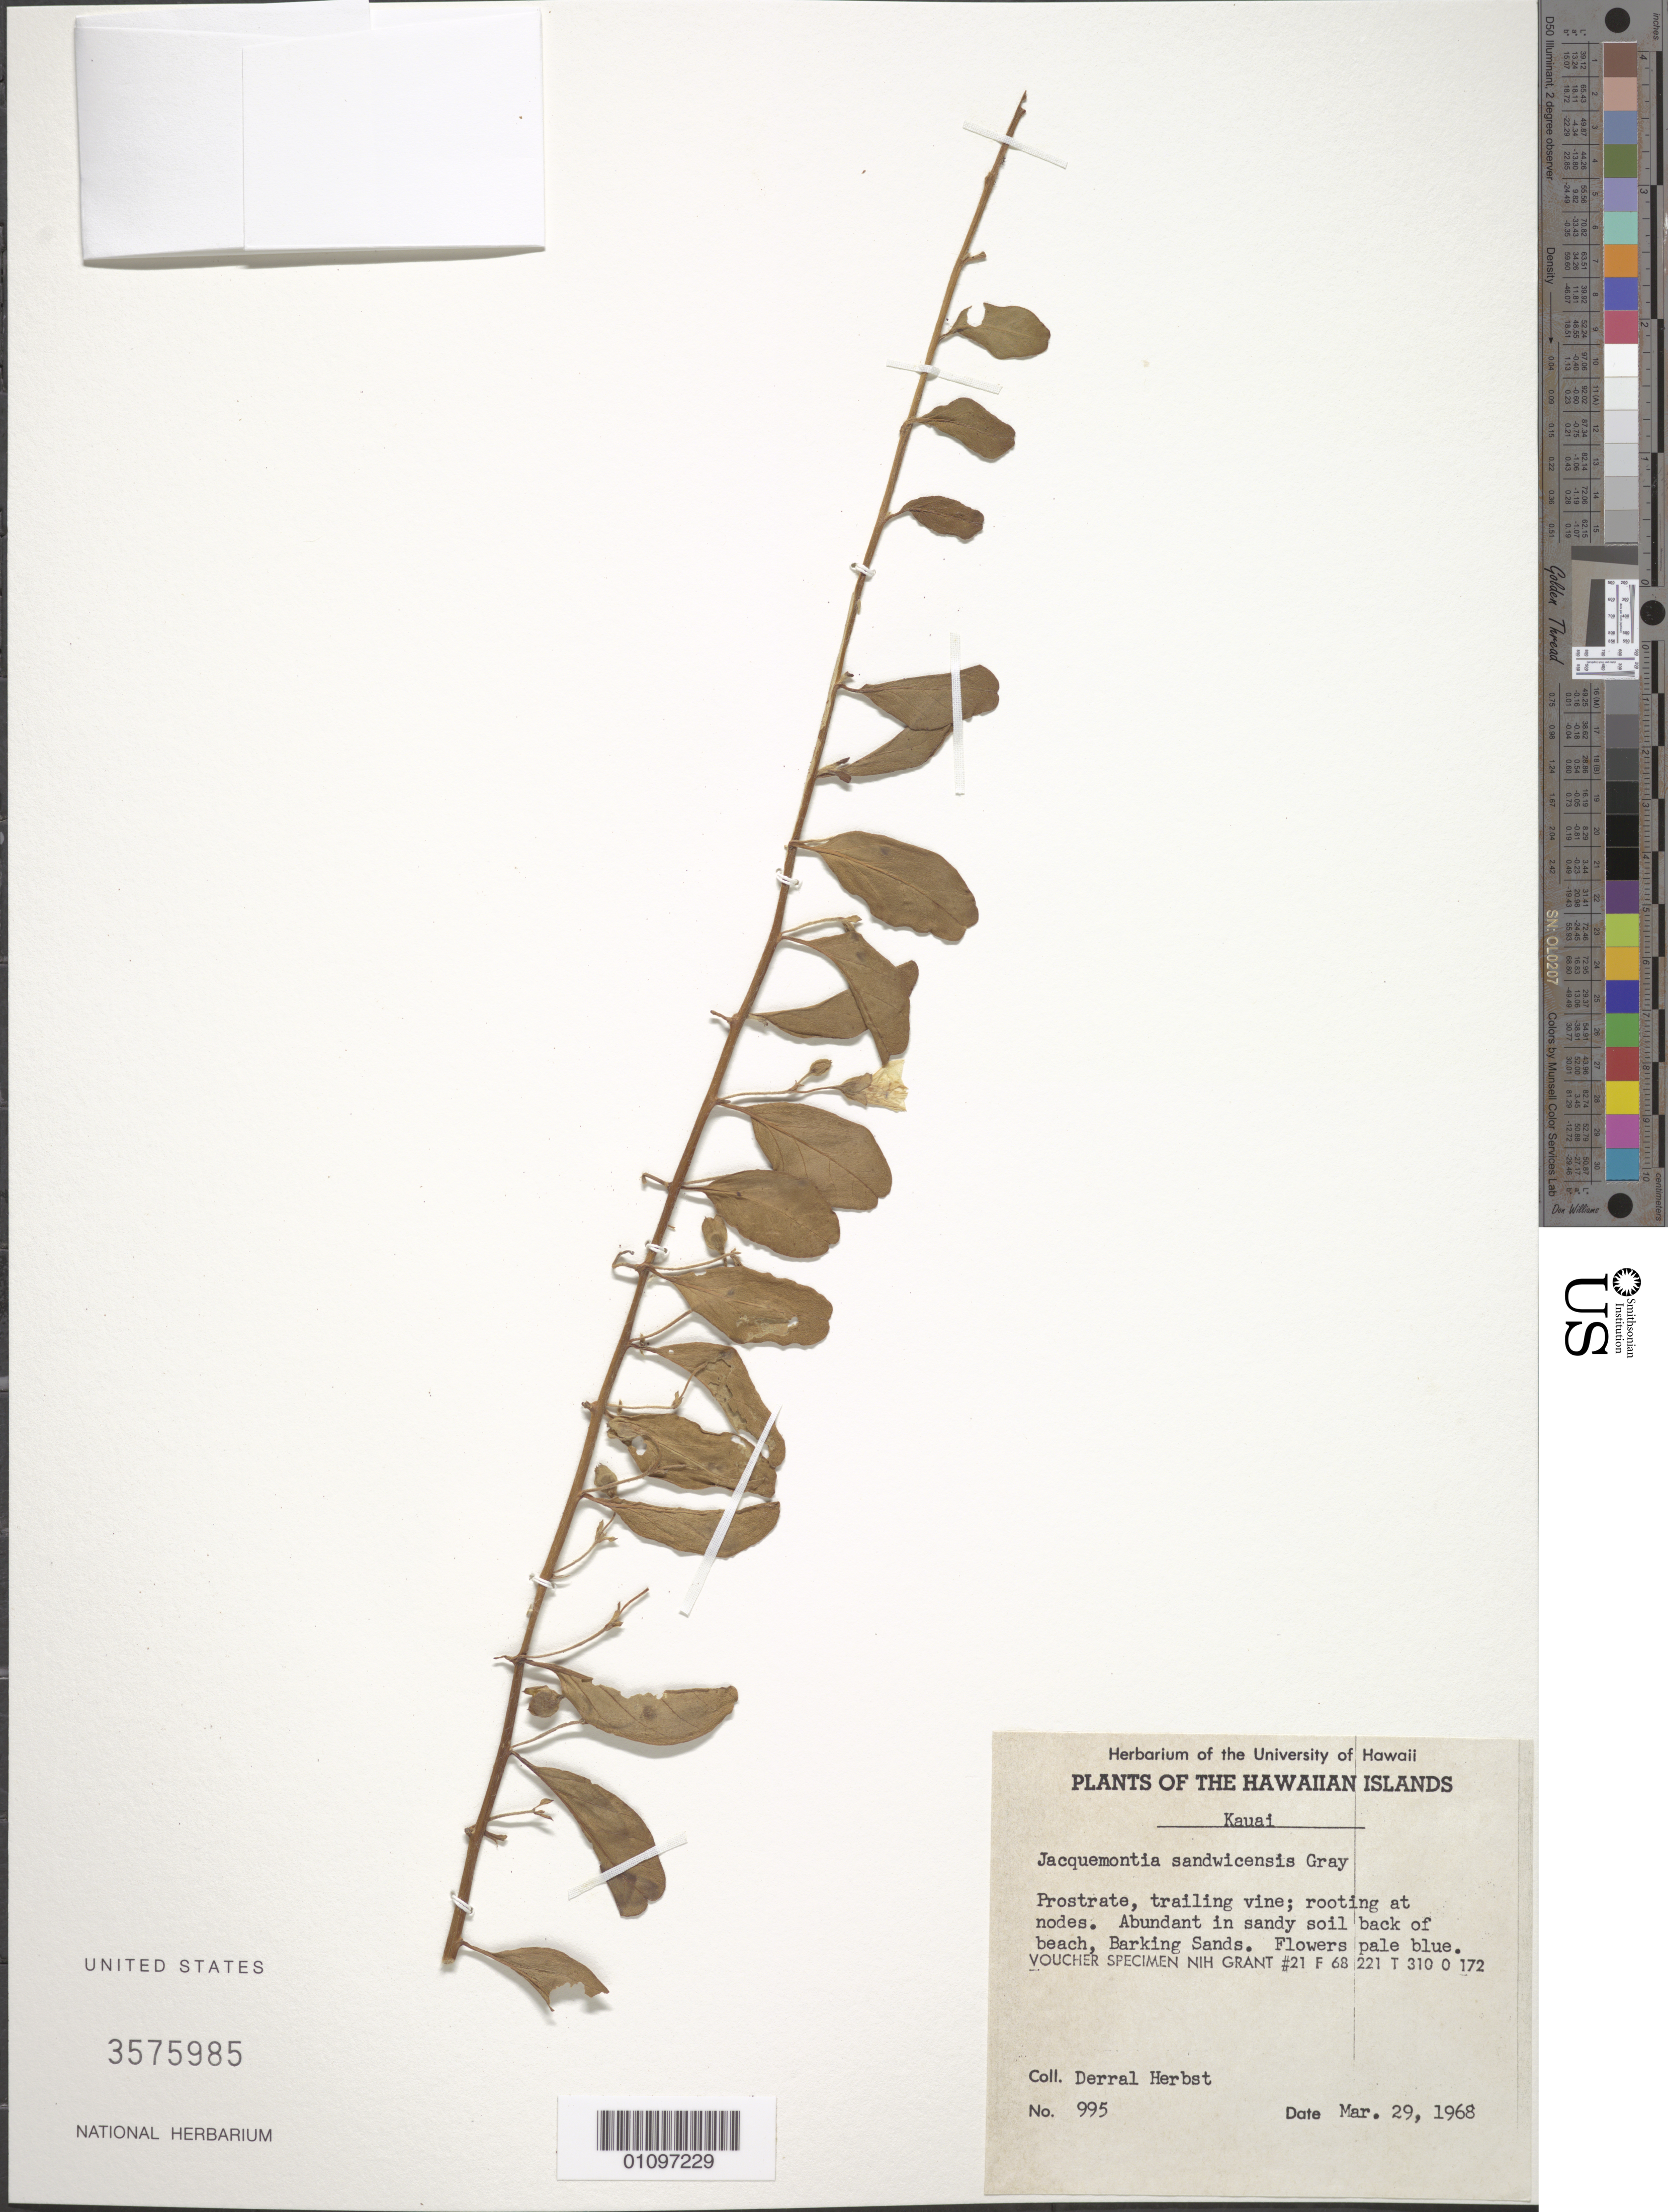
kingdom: Plantae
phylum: Tracheophyta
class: Magnoliopsida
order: Solanales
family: Convolvulaceae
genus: Jacquemontia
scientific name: Jacquemontia sandwicensis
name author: A. Gray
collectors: D. R. Herbst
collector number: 995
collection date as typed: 29 Mar 1968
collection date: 1968-03-29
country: United States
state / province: Hawaii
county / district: Kauai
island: Kaua'i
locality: in back of beach, Barking Sands.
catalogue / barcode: US 3575985